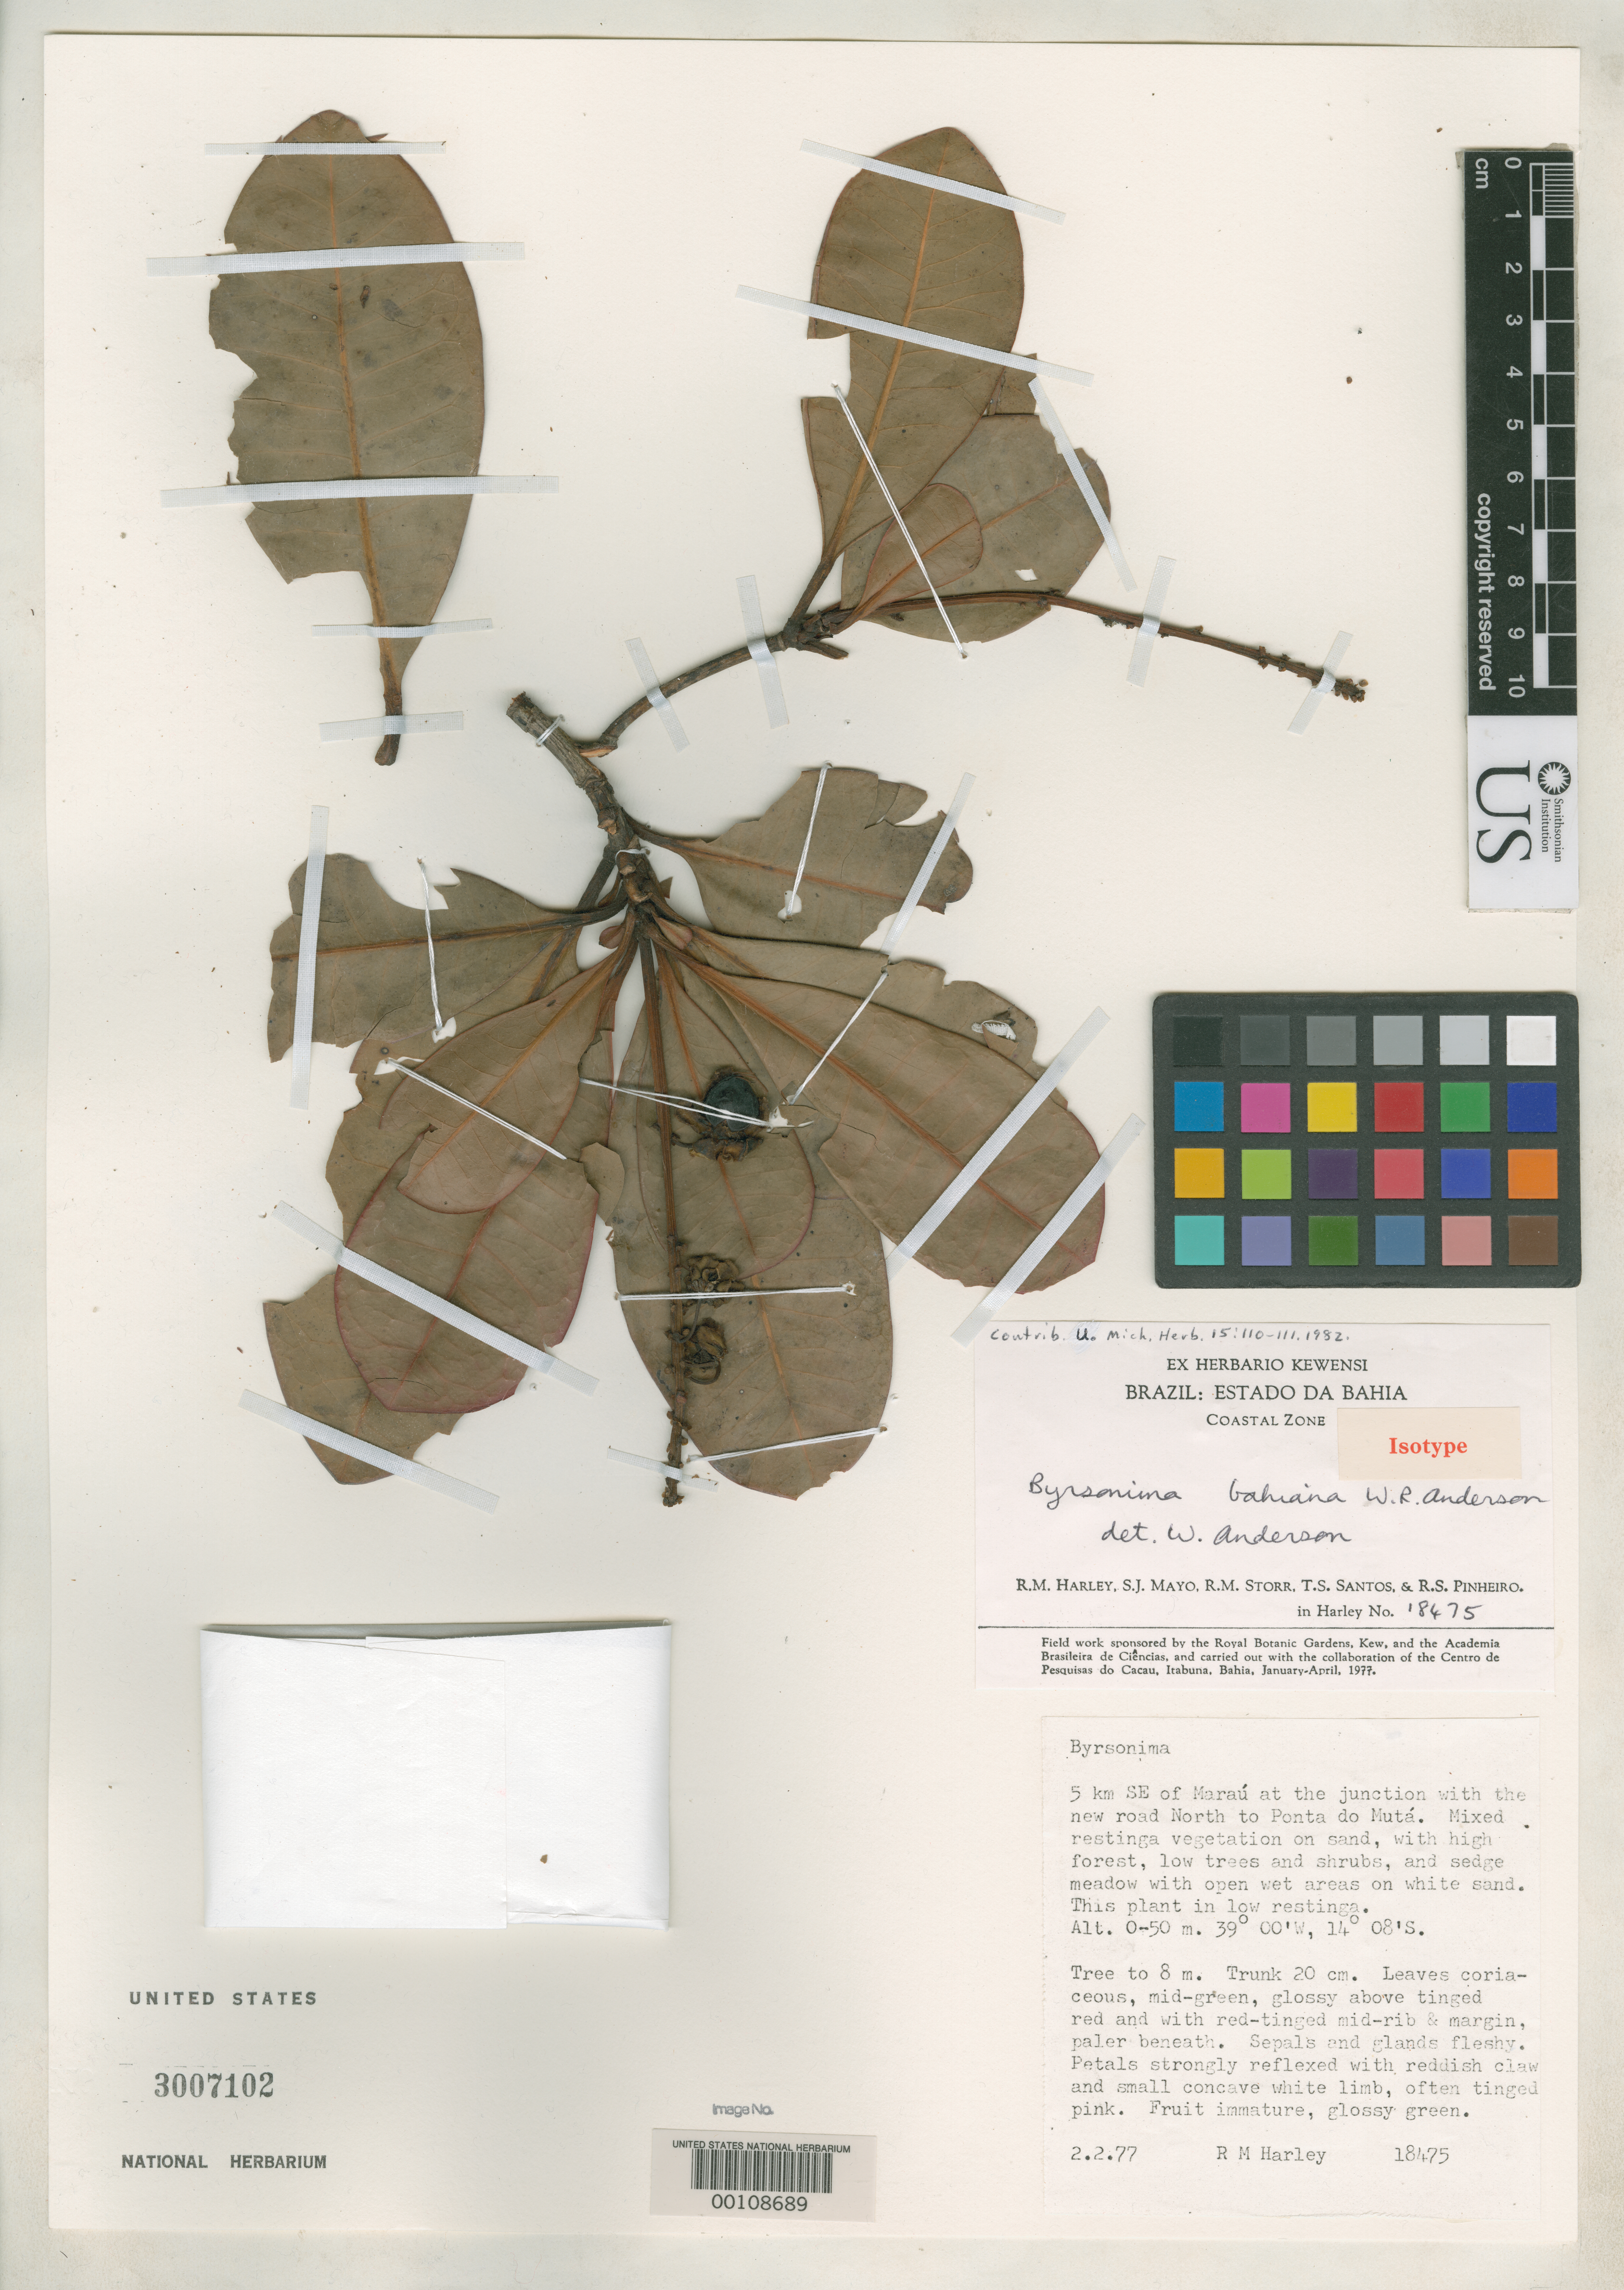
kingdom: Plantae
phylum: Tracheophyta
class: Magnoliopsida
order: Malpighiales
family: Malpighiaceae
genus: Byrsonima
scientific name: Byrsonima bahiana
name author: W.R. Anderson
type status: Isotype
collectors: R. M. Harley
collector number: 18475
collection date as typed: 02 Feb 1977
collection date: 1977-02-02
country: Brazil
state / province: Bahia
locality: Coastal zone, 5 km SE of Marau Atjunction with new road to Ponta do Muta.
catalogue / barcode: US 3007102